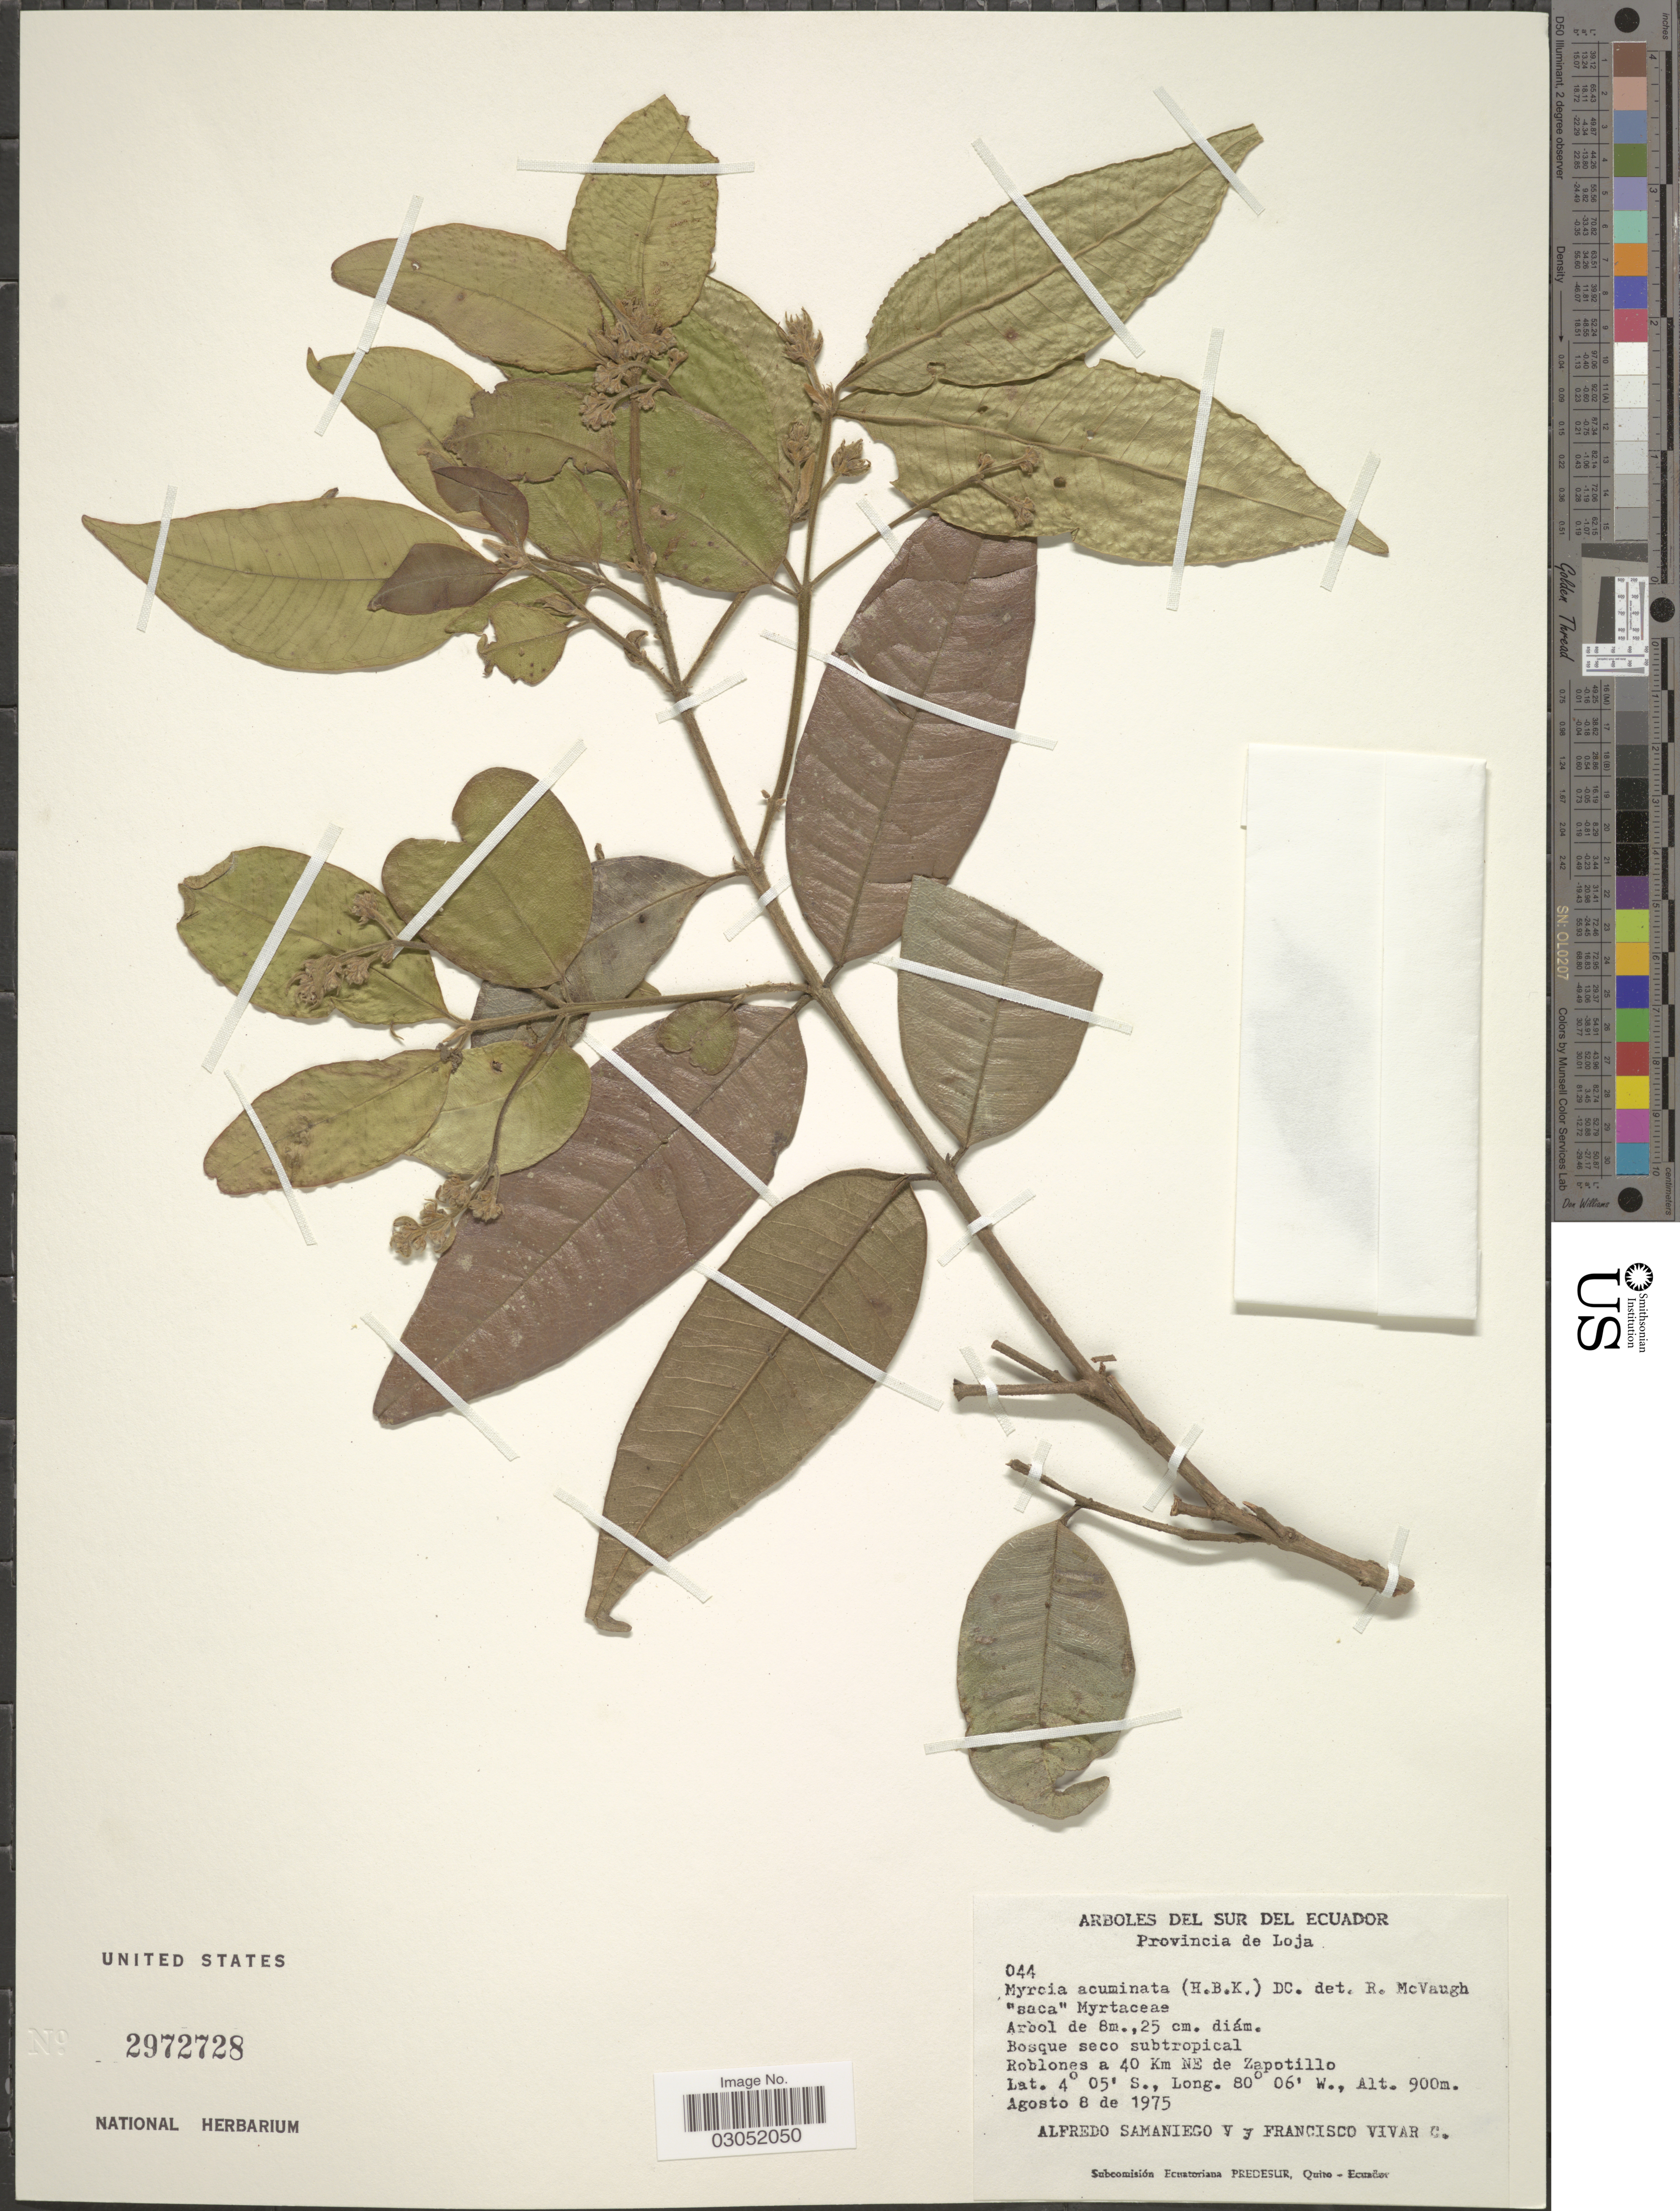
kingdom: Plantae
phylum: Tracheophyta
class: Magnoliopsida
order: Myrtales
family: Myrtaceae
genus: Myrcia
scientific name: Myrcia acuminata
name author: (Kunth) DC.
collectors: A. V. Samaniego & F. A. Vivar C.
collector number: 044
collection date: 1975-08-08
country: Ecuador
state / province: Loja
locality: Sur del Ecuador. Roblones a 40 Km NE de Zapotillo.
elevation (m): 900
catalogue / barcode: US 2972728